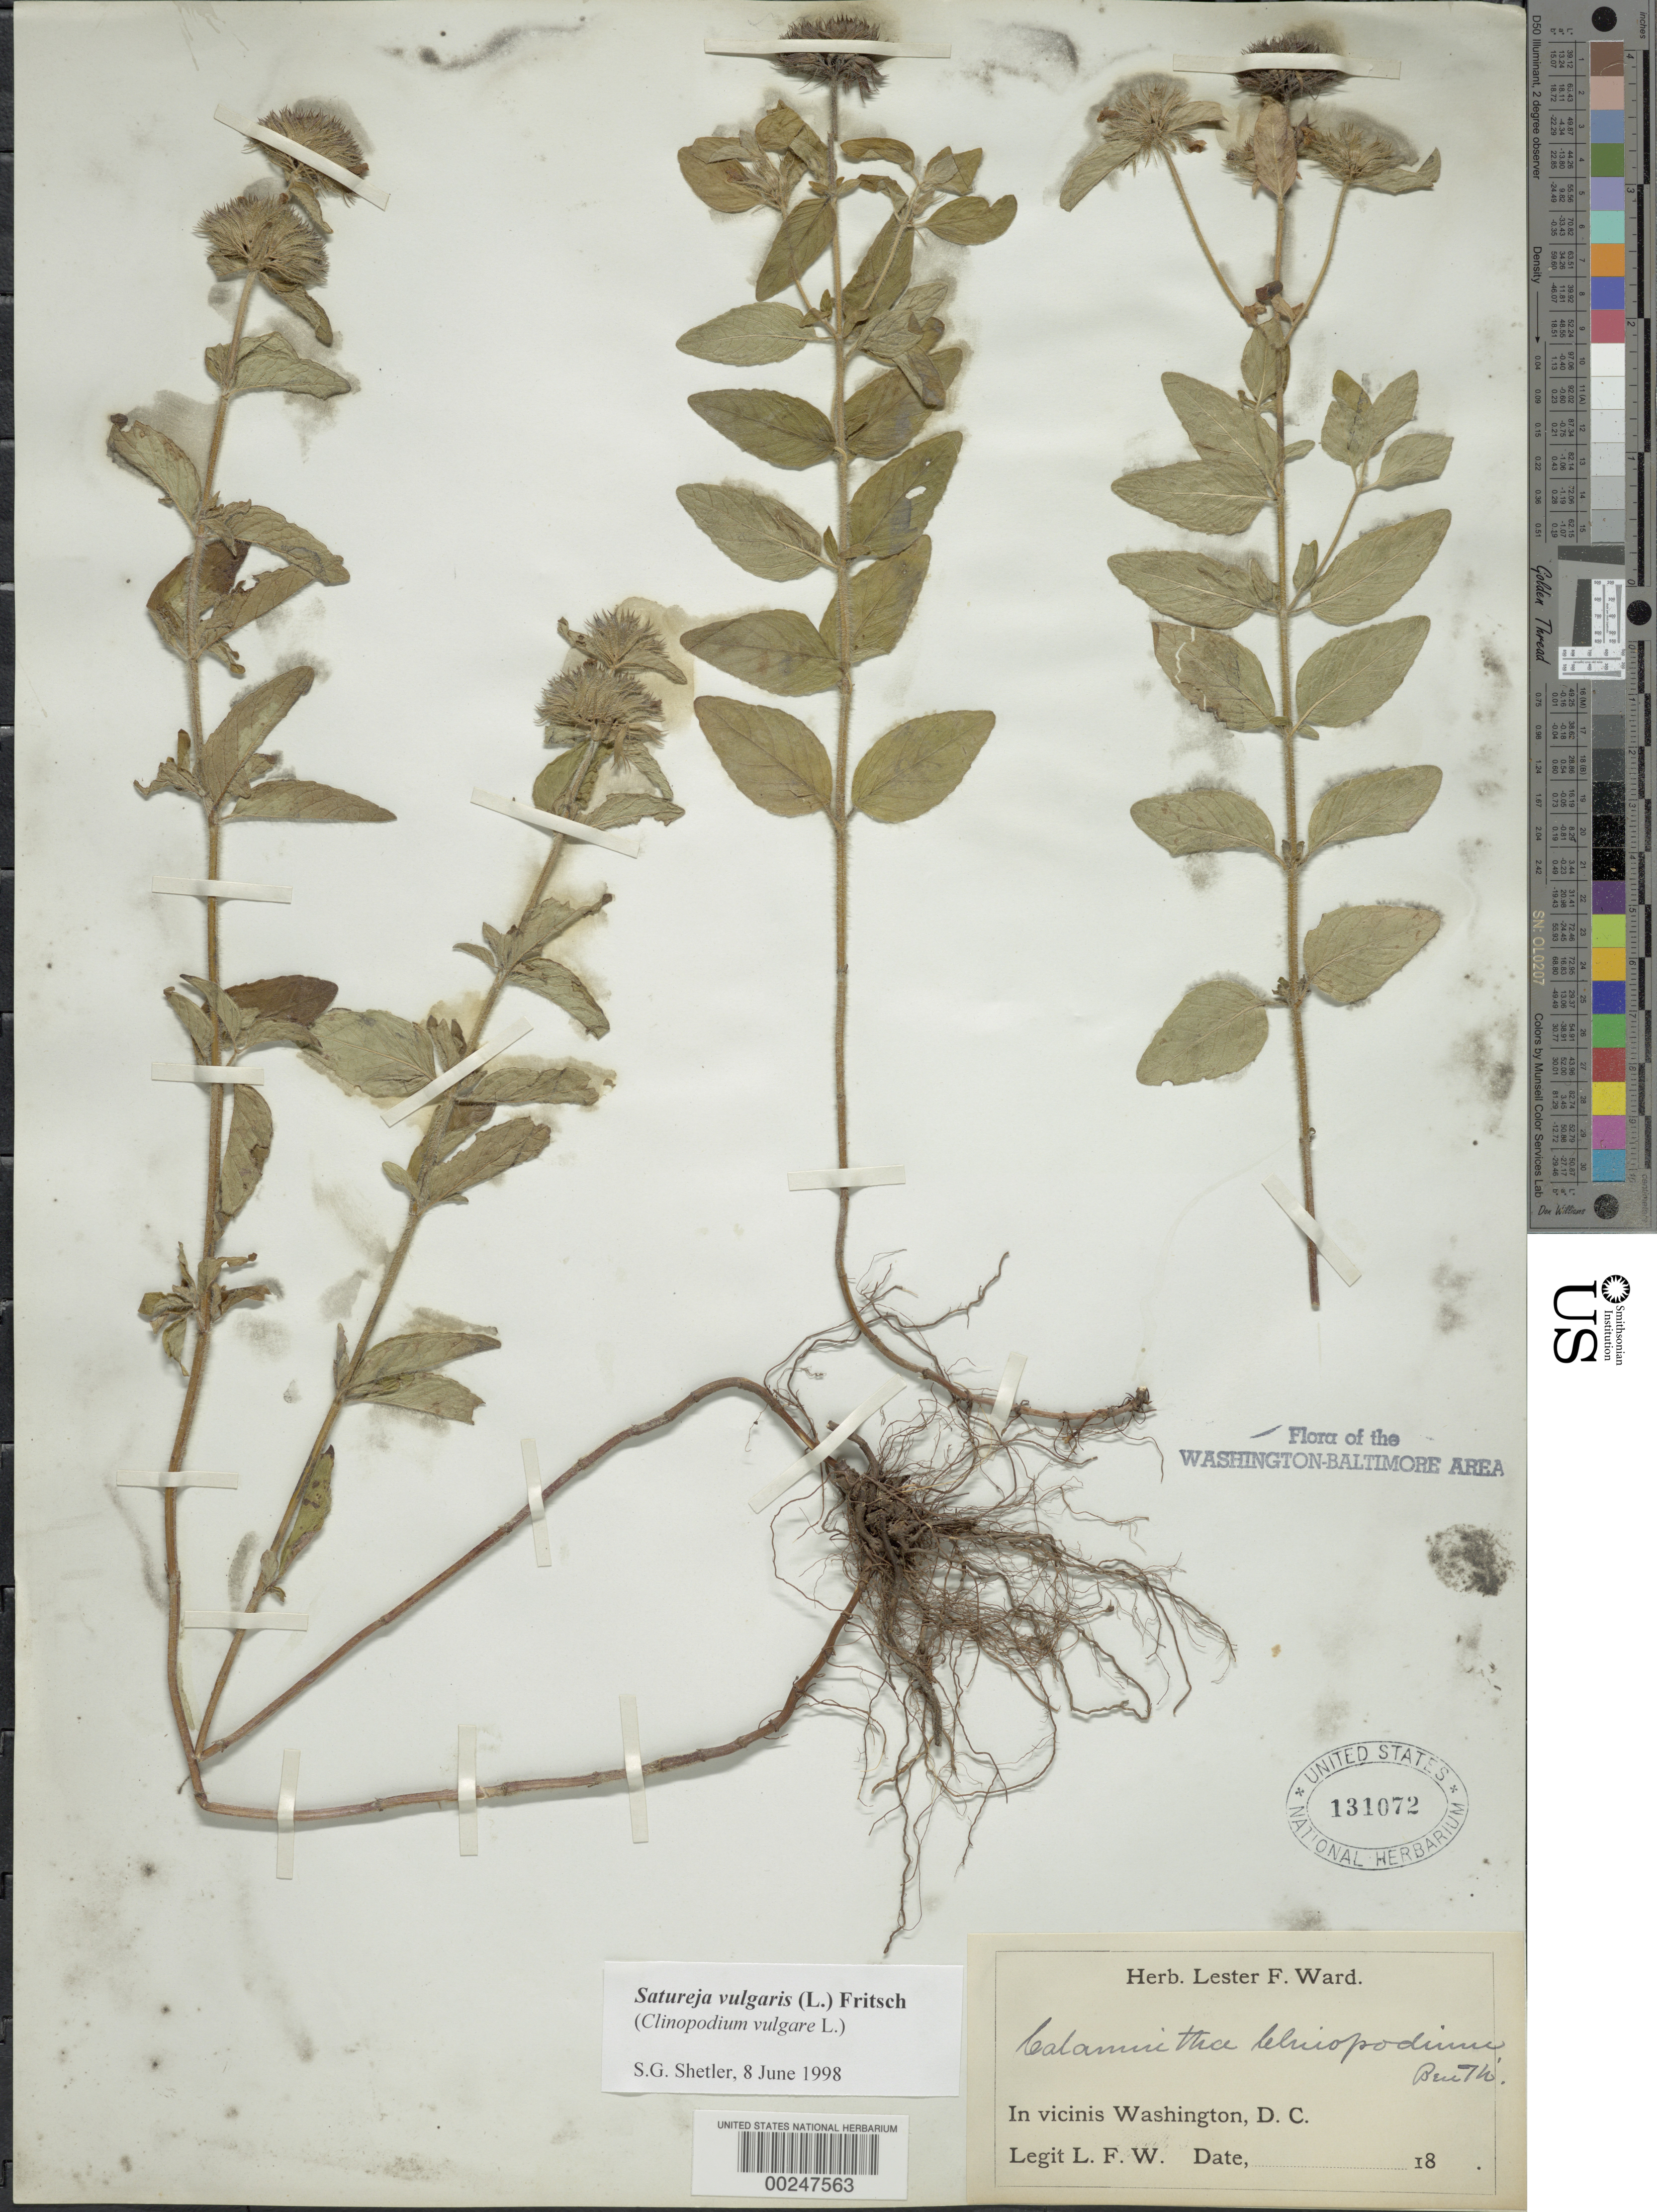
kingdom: Plantae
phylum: Tracheophyta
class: Magnoliopsida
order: Lamiales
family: Lamiaceae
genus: Clinopodium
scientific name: Clinopodium vulgare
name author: L.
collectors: L. F. Ward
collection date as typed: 18--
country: United States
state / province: Maryland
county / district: Montgomery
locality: Near Glen Echo Junction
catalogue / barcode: US 131072